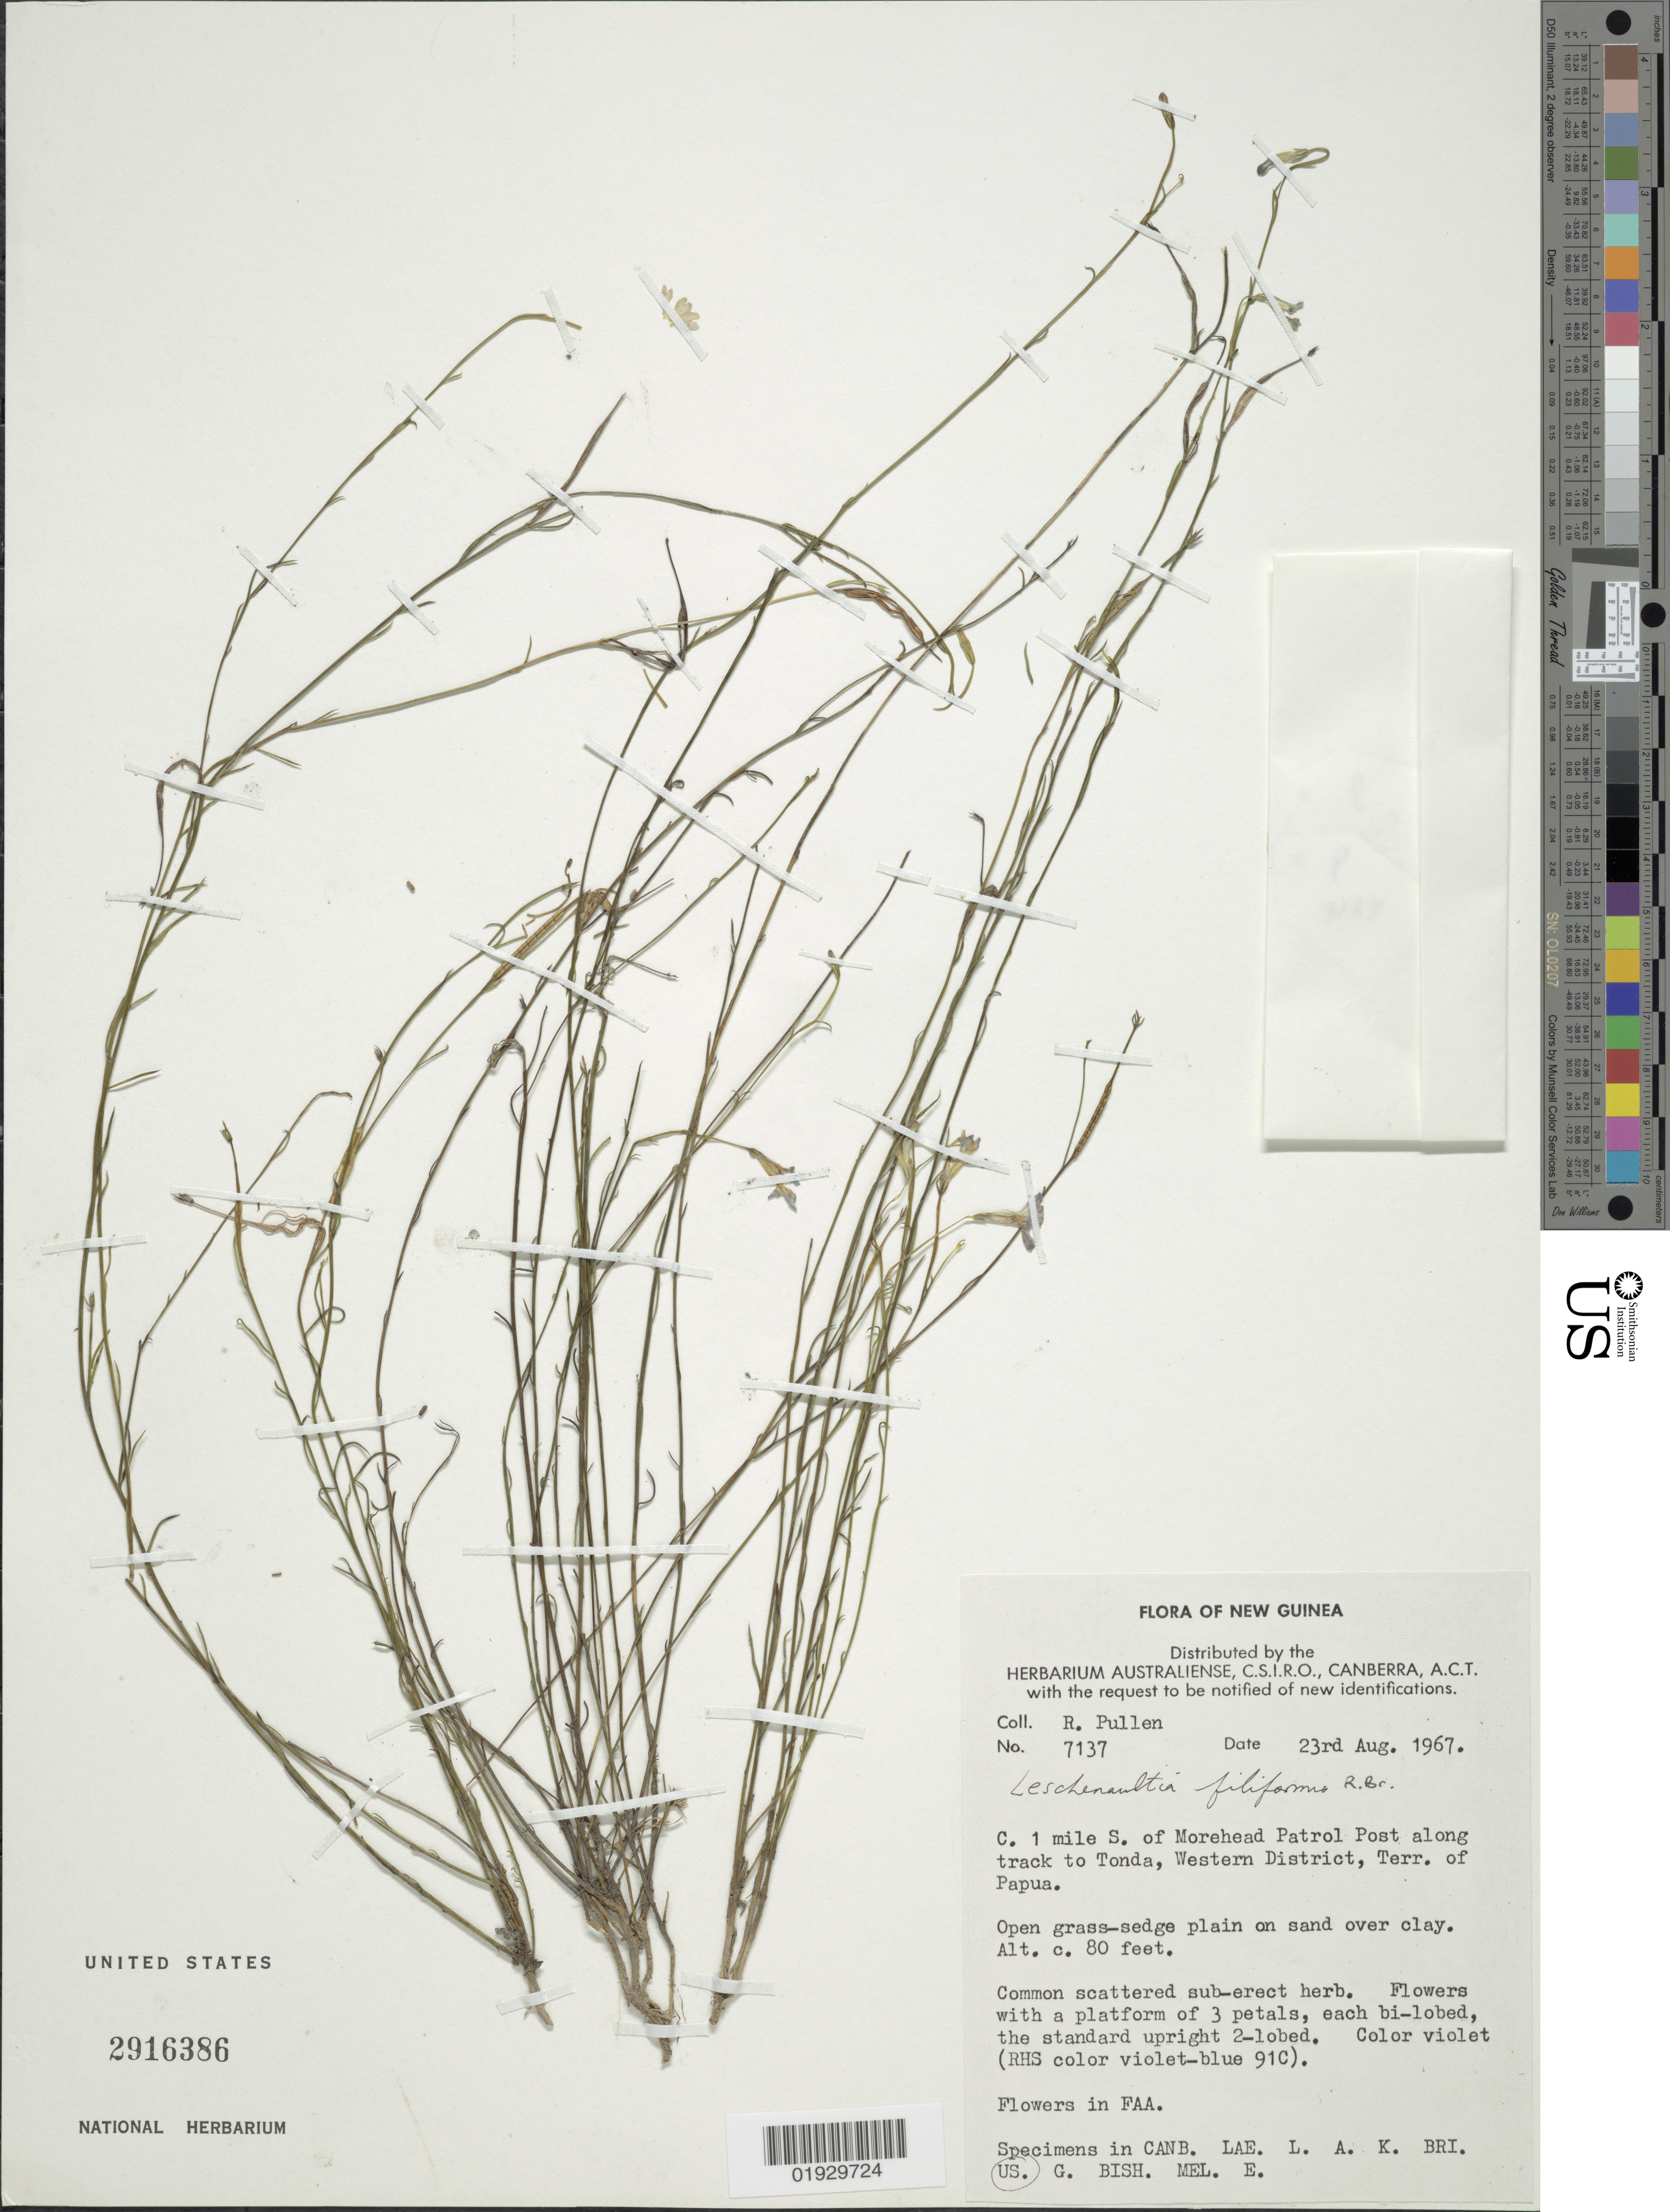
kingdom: Plantae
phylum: Tracheophyta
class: Magnoliopsida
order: Asterales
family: Goodeniaceae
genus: Leschenaultia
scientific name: Leschenaultia filiformis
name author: R. Br.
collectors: R. Pullen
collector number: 7137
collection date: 1967-08-23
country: Papua New Guinea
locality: New Guinea. C. 1 mile S. of Morehead Patrol Post along track to Tonda, Western District, Terr. of Papua.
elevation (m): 24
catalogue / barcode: US 2916386